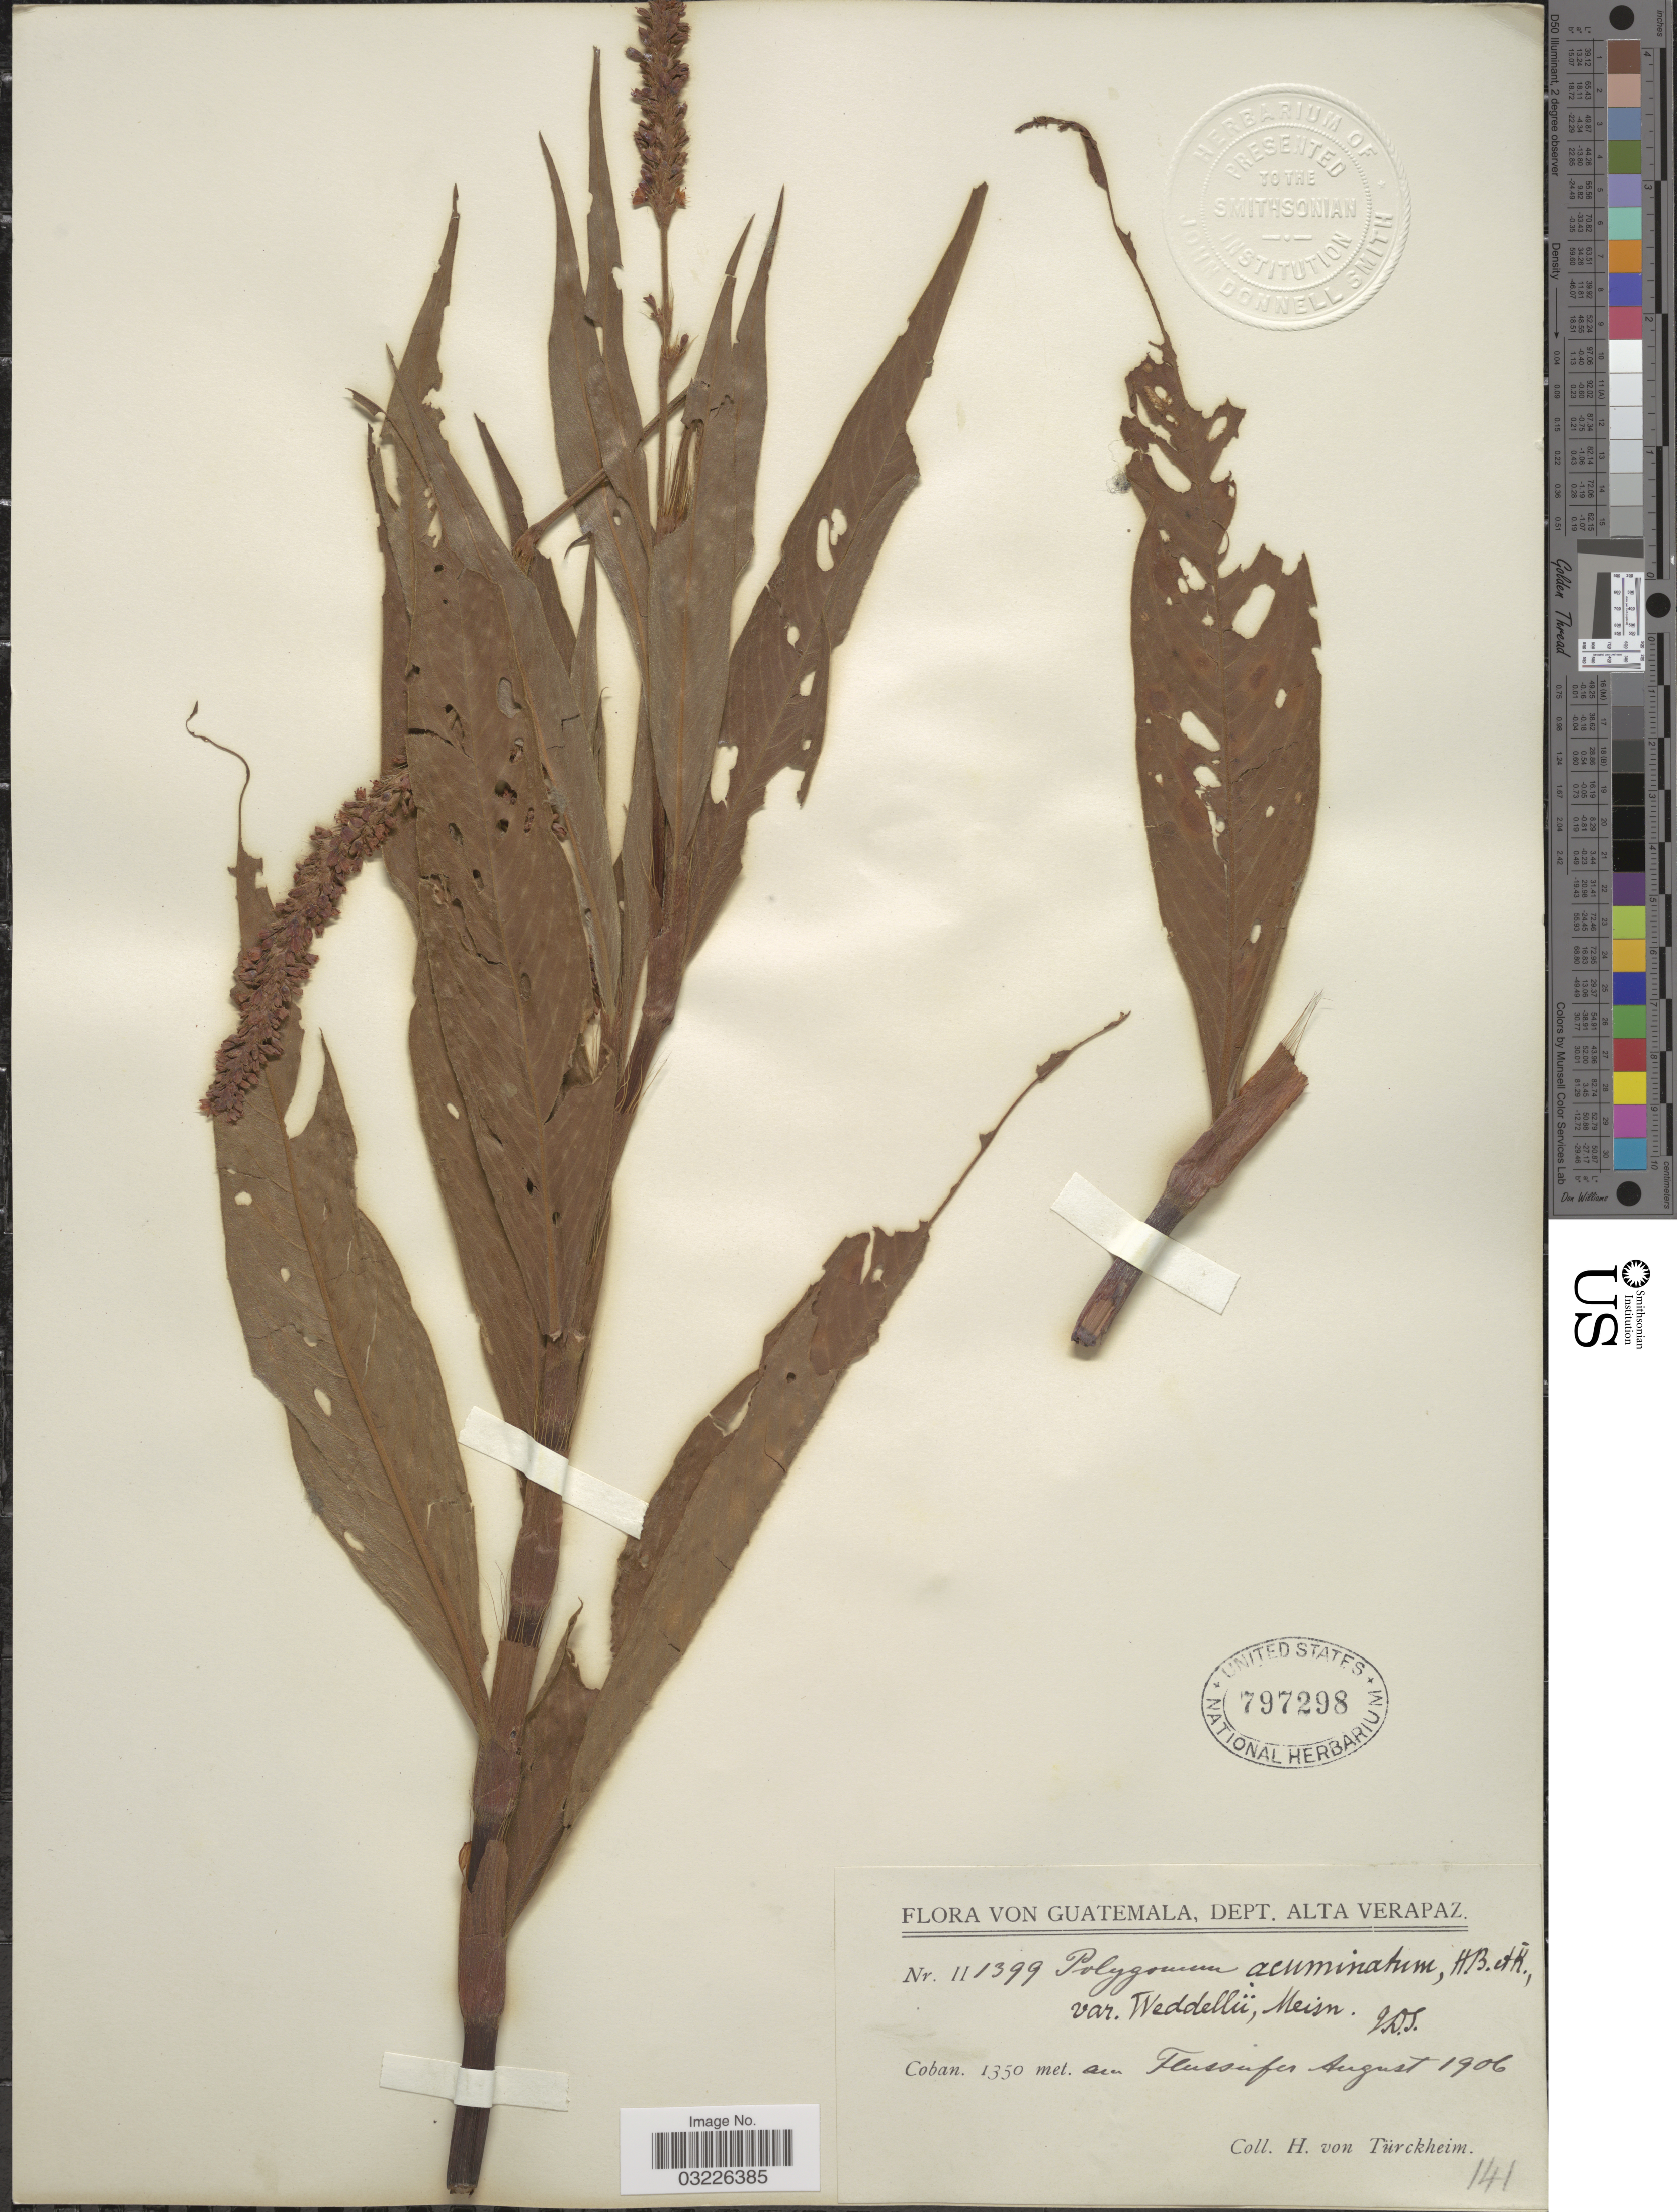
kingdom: Plantae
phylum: Tracheophyta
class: Magnoliopsida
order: Caryophyllales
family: Polygonaceae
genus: Polygonum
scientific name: Polygonum acuminatum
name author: Kunth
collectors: H. von Türckheim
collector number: II1399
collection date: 1906-08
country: Guatemala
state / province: Alta Verapaz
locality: Dept. Alta Verapaz. Coban, au Flussufer.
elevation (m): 1350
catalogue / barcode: US 797298